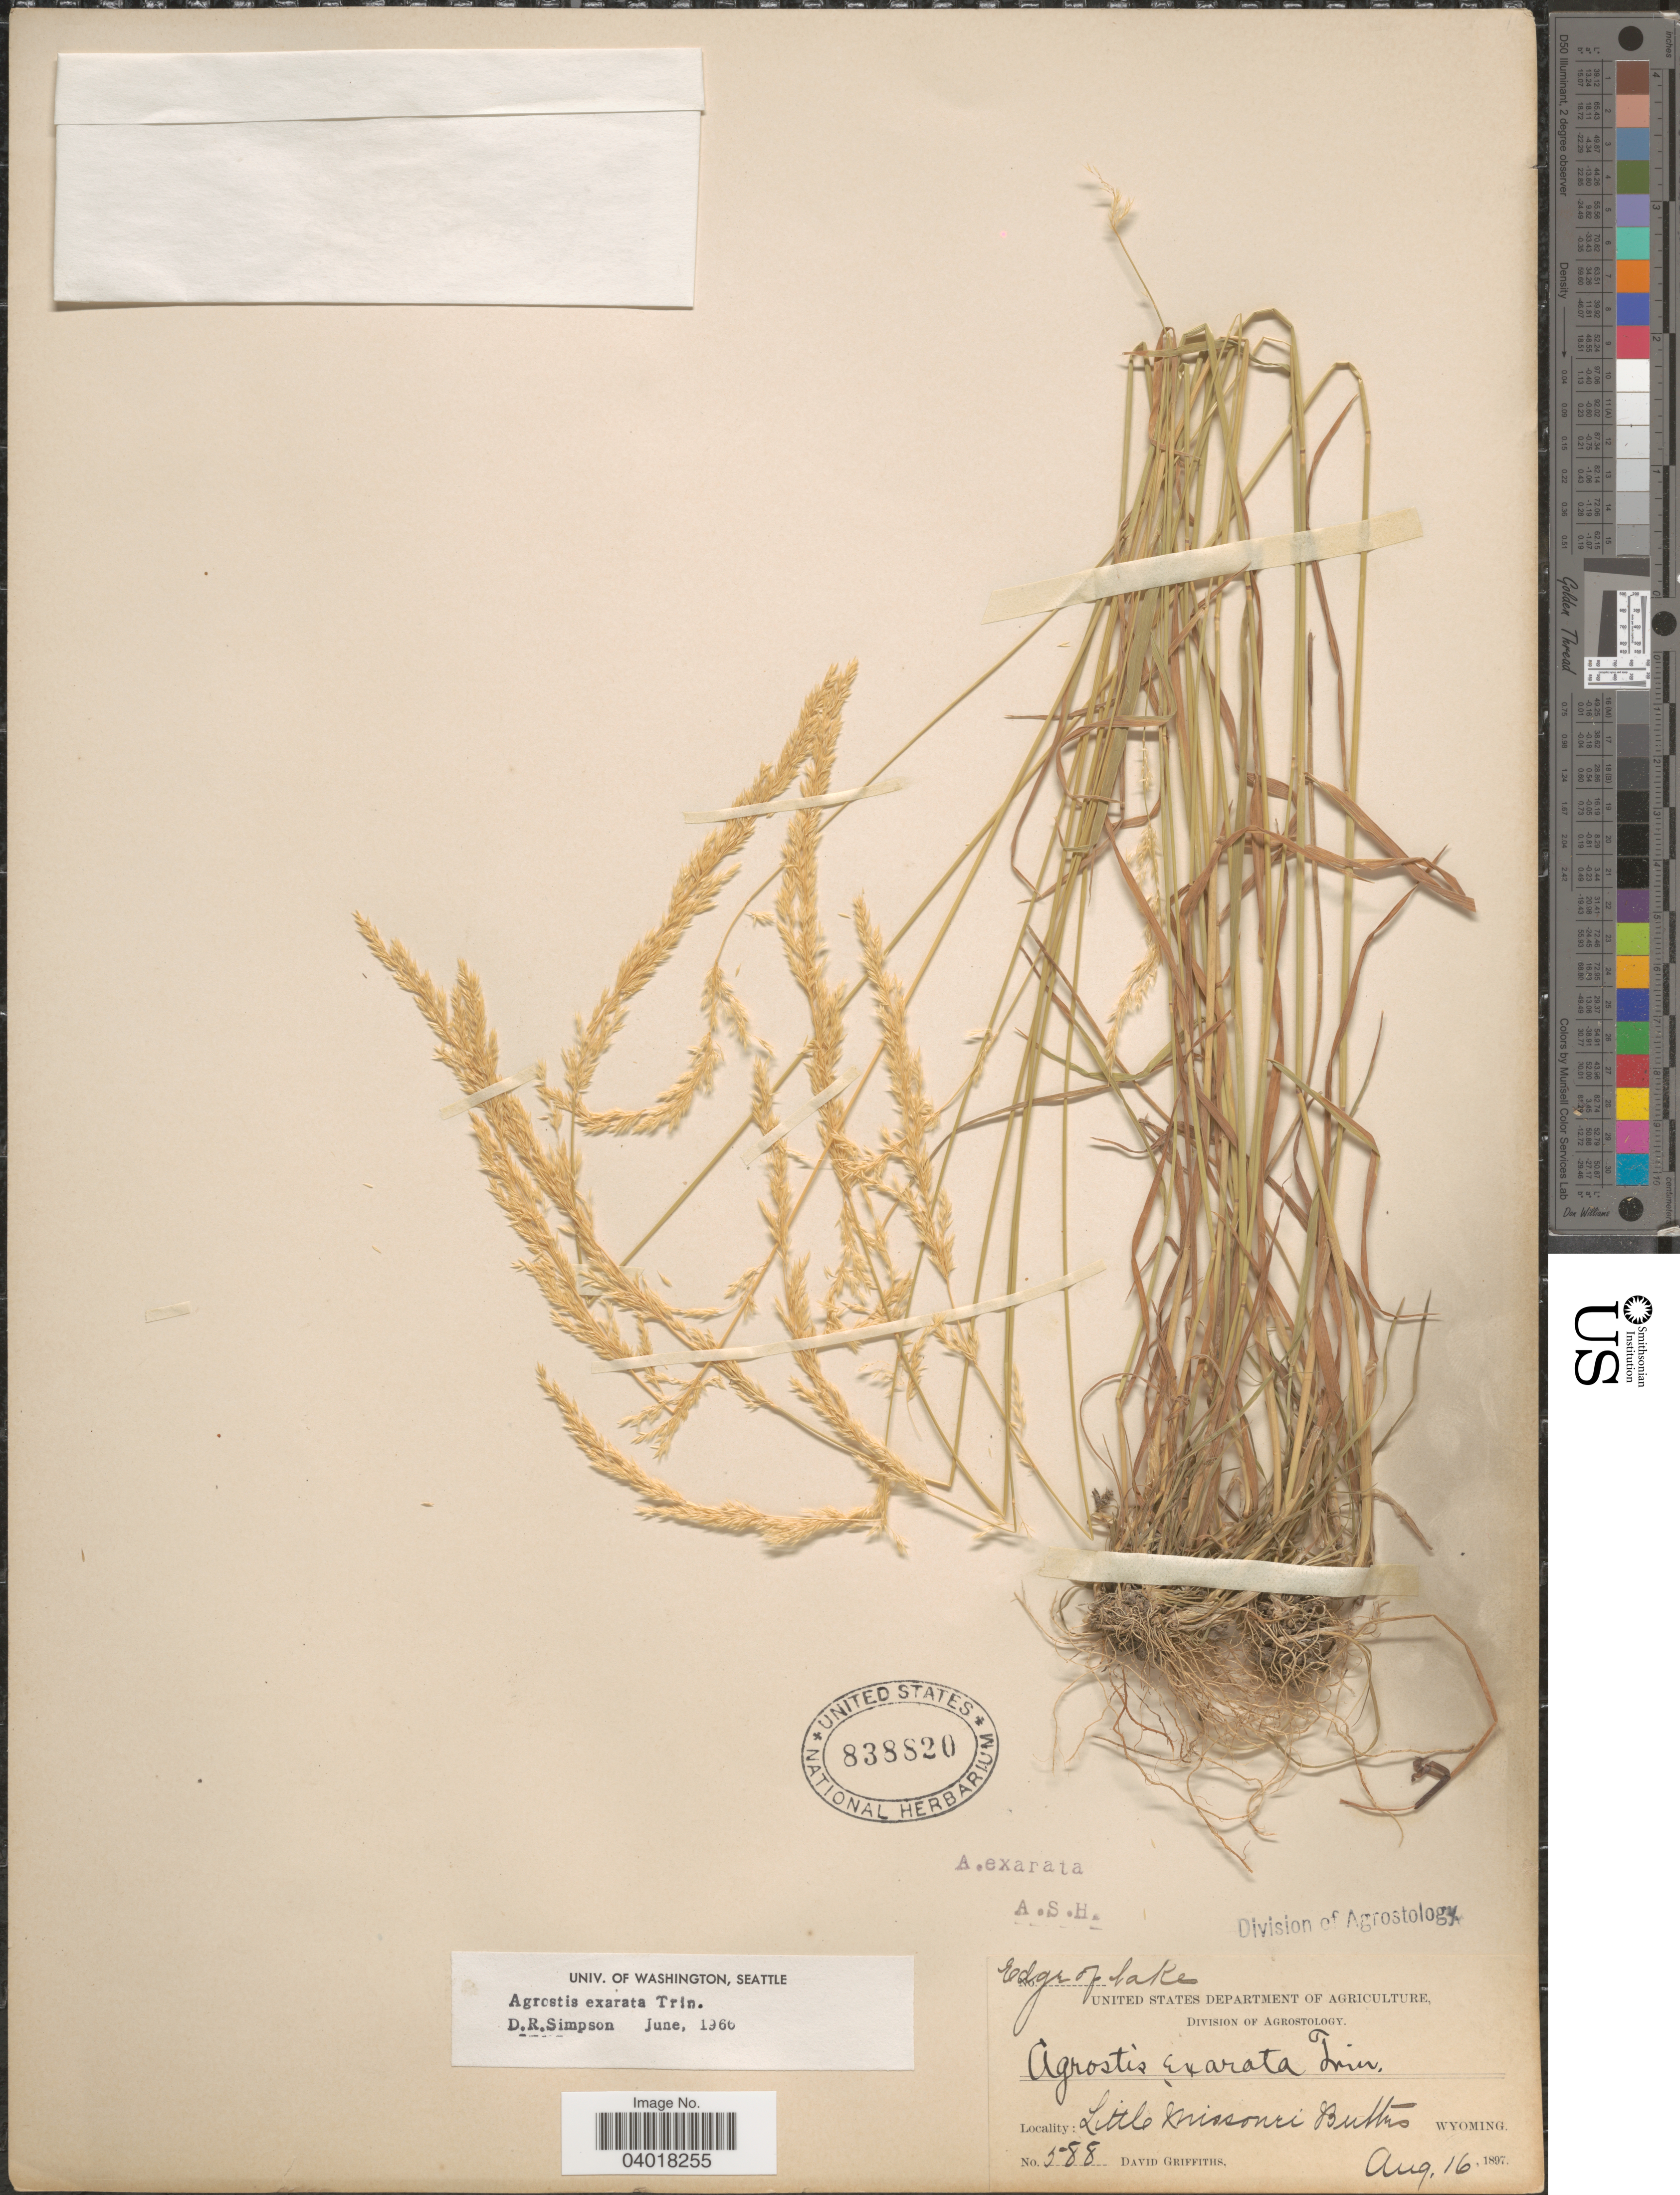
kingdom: Plantae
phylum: Tracheophyta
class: Liliopsida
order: Poales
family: Poaceae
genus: Agrostis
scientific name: Agrostis exarata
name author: Trin.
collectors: D. Griffiths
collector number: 588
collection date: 1897-08-16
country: United States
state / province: Wyoming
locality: Little Missouri Buttes.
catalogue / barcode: US 838820